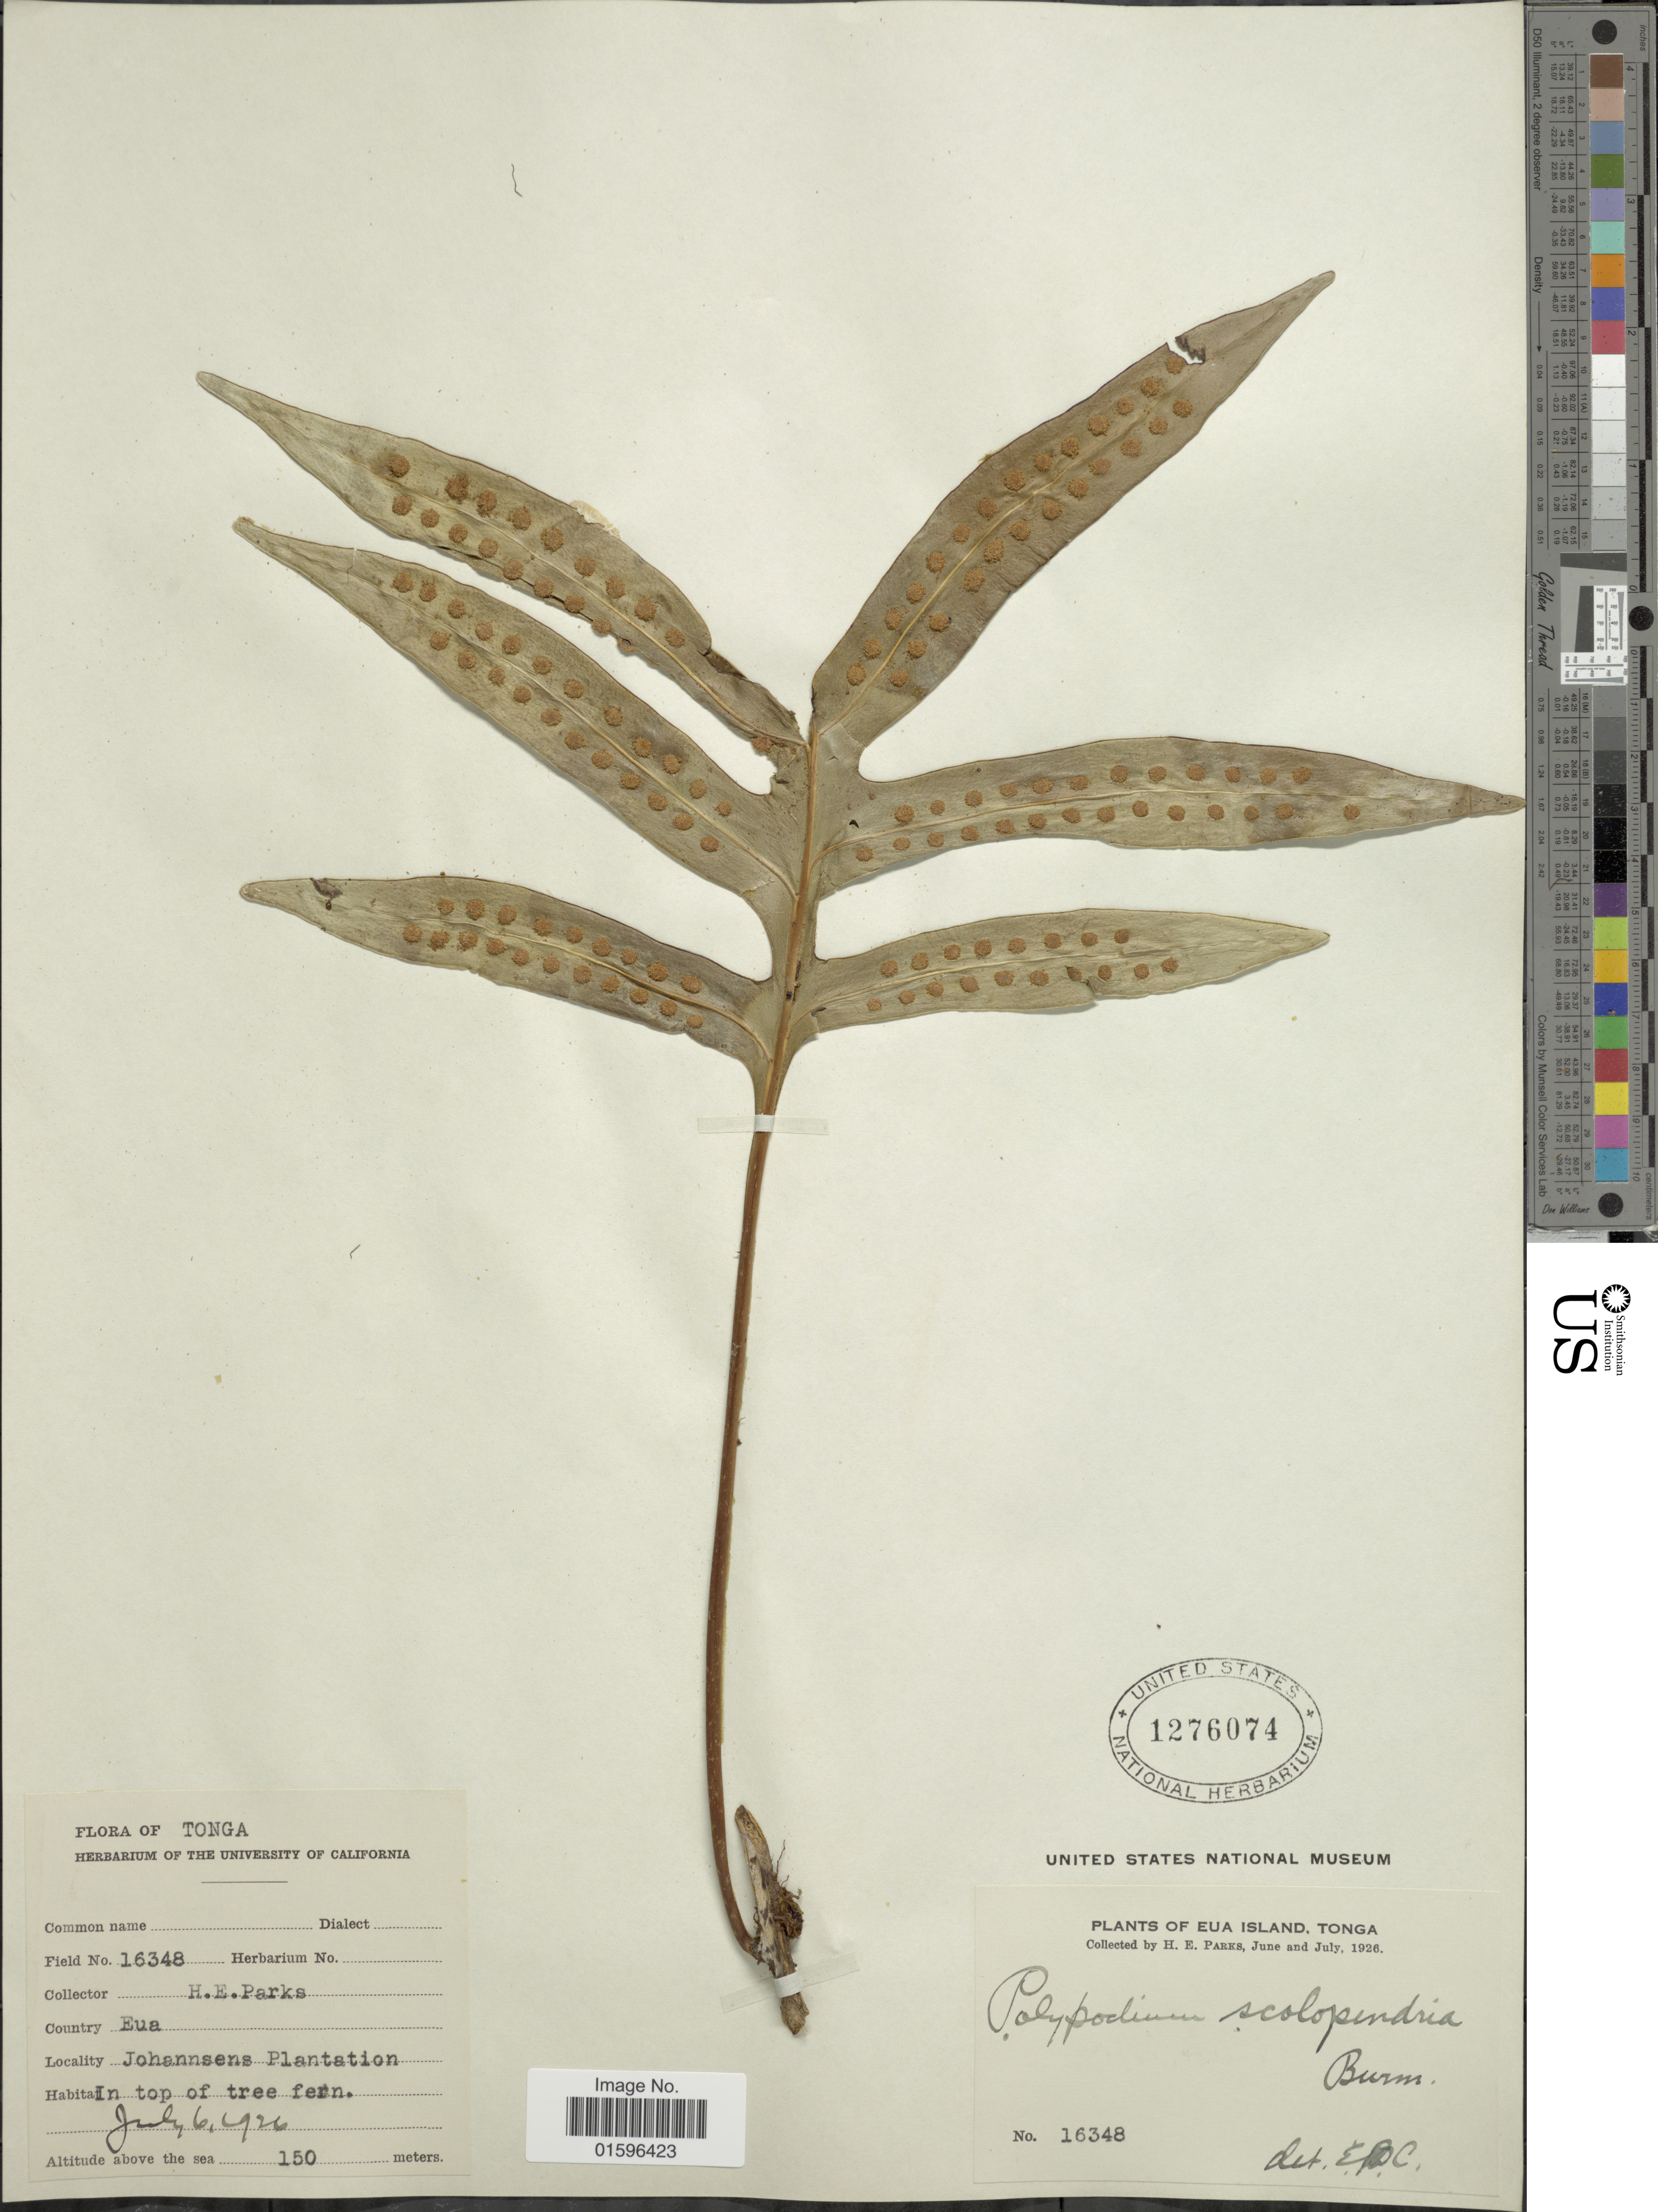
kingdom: Plantae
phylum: Tracheophyta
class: Polypodiopsida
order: Polypodiales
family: Polypodiaceae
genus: Polypodium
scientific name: Polypodium scolopendria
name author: Burm. f.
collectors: H. E. Parks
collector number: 16348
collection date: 1926-07-06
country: Tonga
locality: Tonga, Eua, Johannsens Plantation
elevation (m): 150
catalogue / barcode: US 1276074